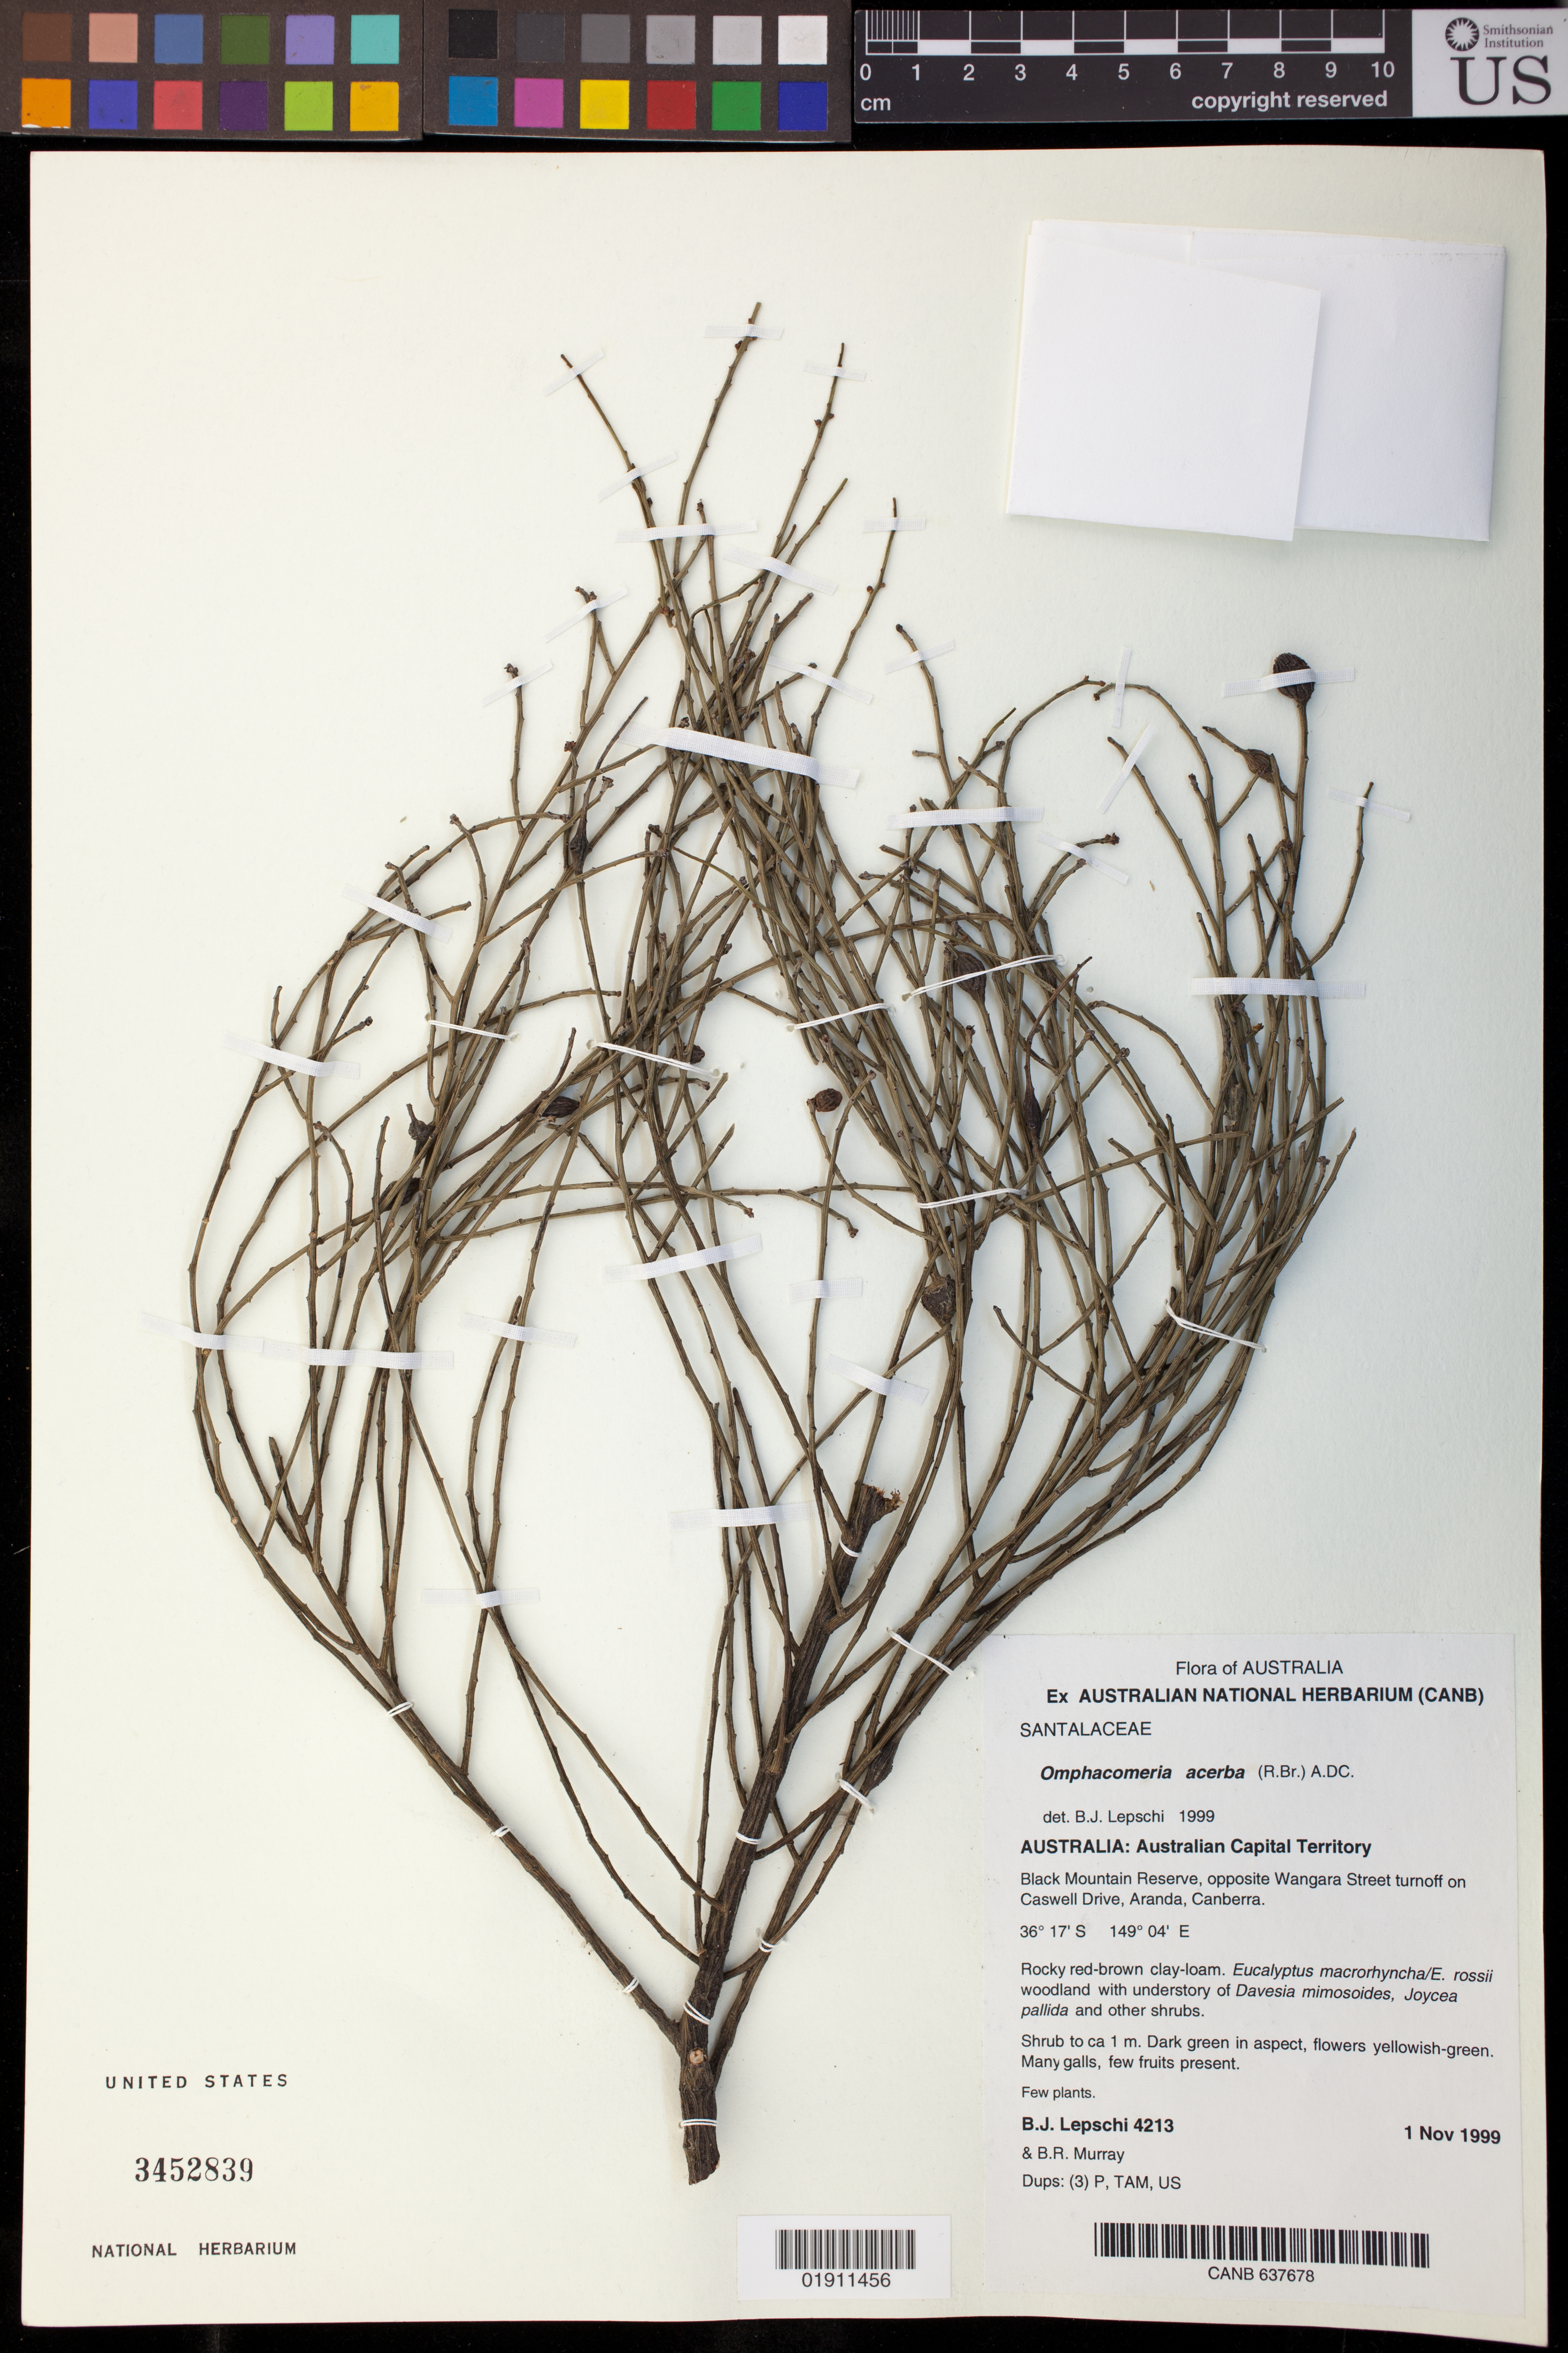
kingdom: Plantae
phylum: Tracheophyta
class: Magnoliopsida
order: Santalales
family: Santalaceae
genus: Omphacomeria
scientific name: Omphacomeria acerba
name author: (R. Br.) A. DC.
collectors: B. Lepschi & B. Murray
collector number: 4213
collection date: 1999-11-01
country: Australia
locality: Australian Capital Territory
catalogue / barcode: US 3452839